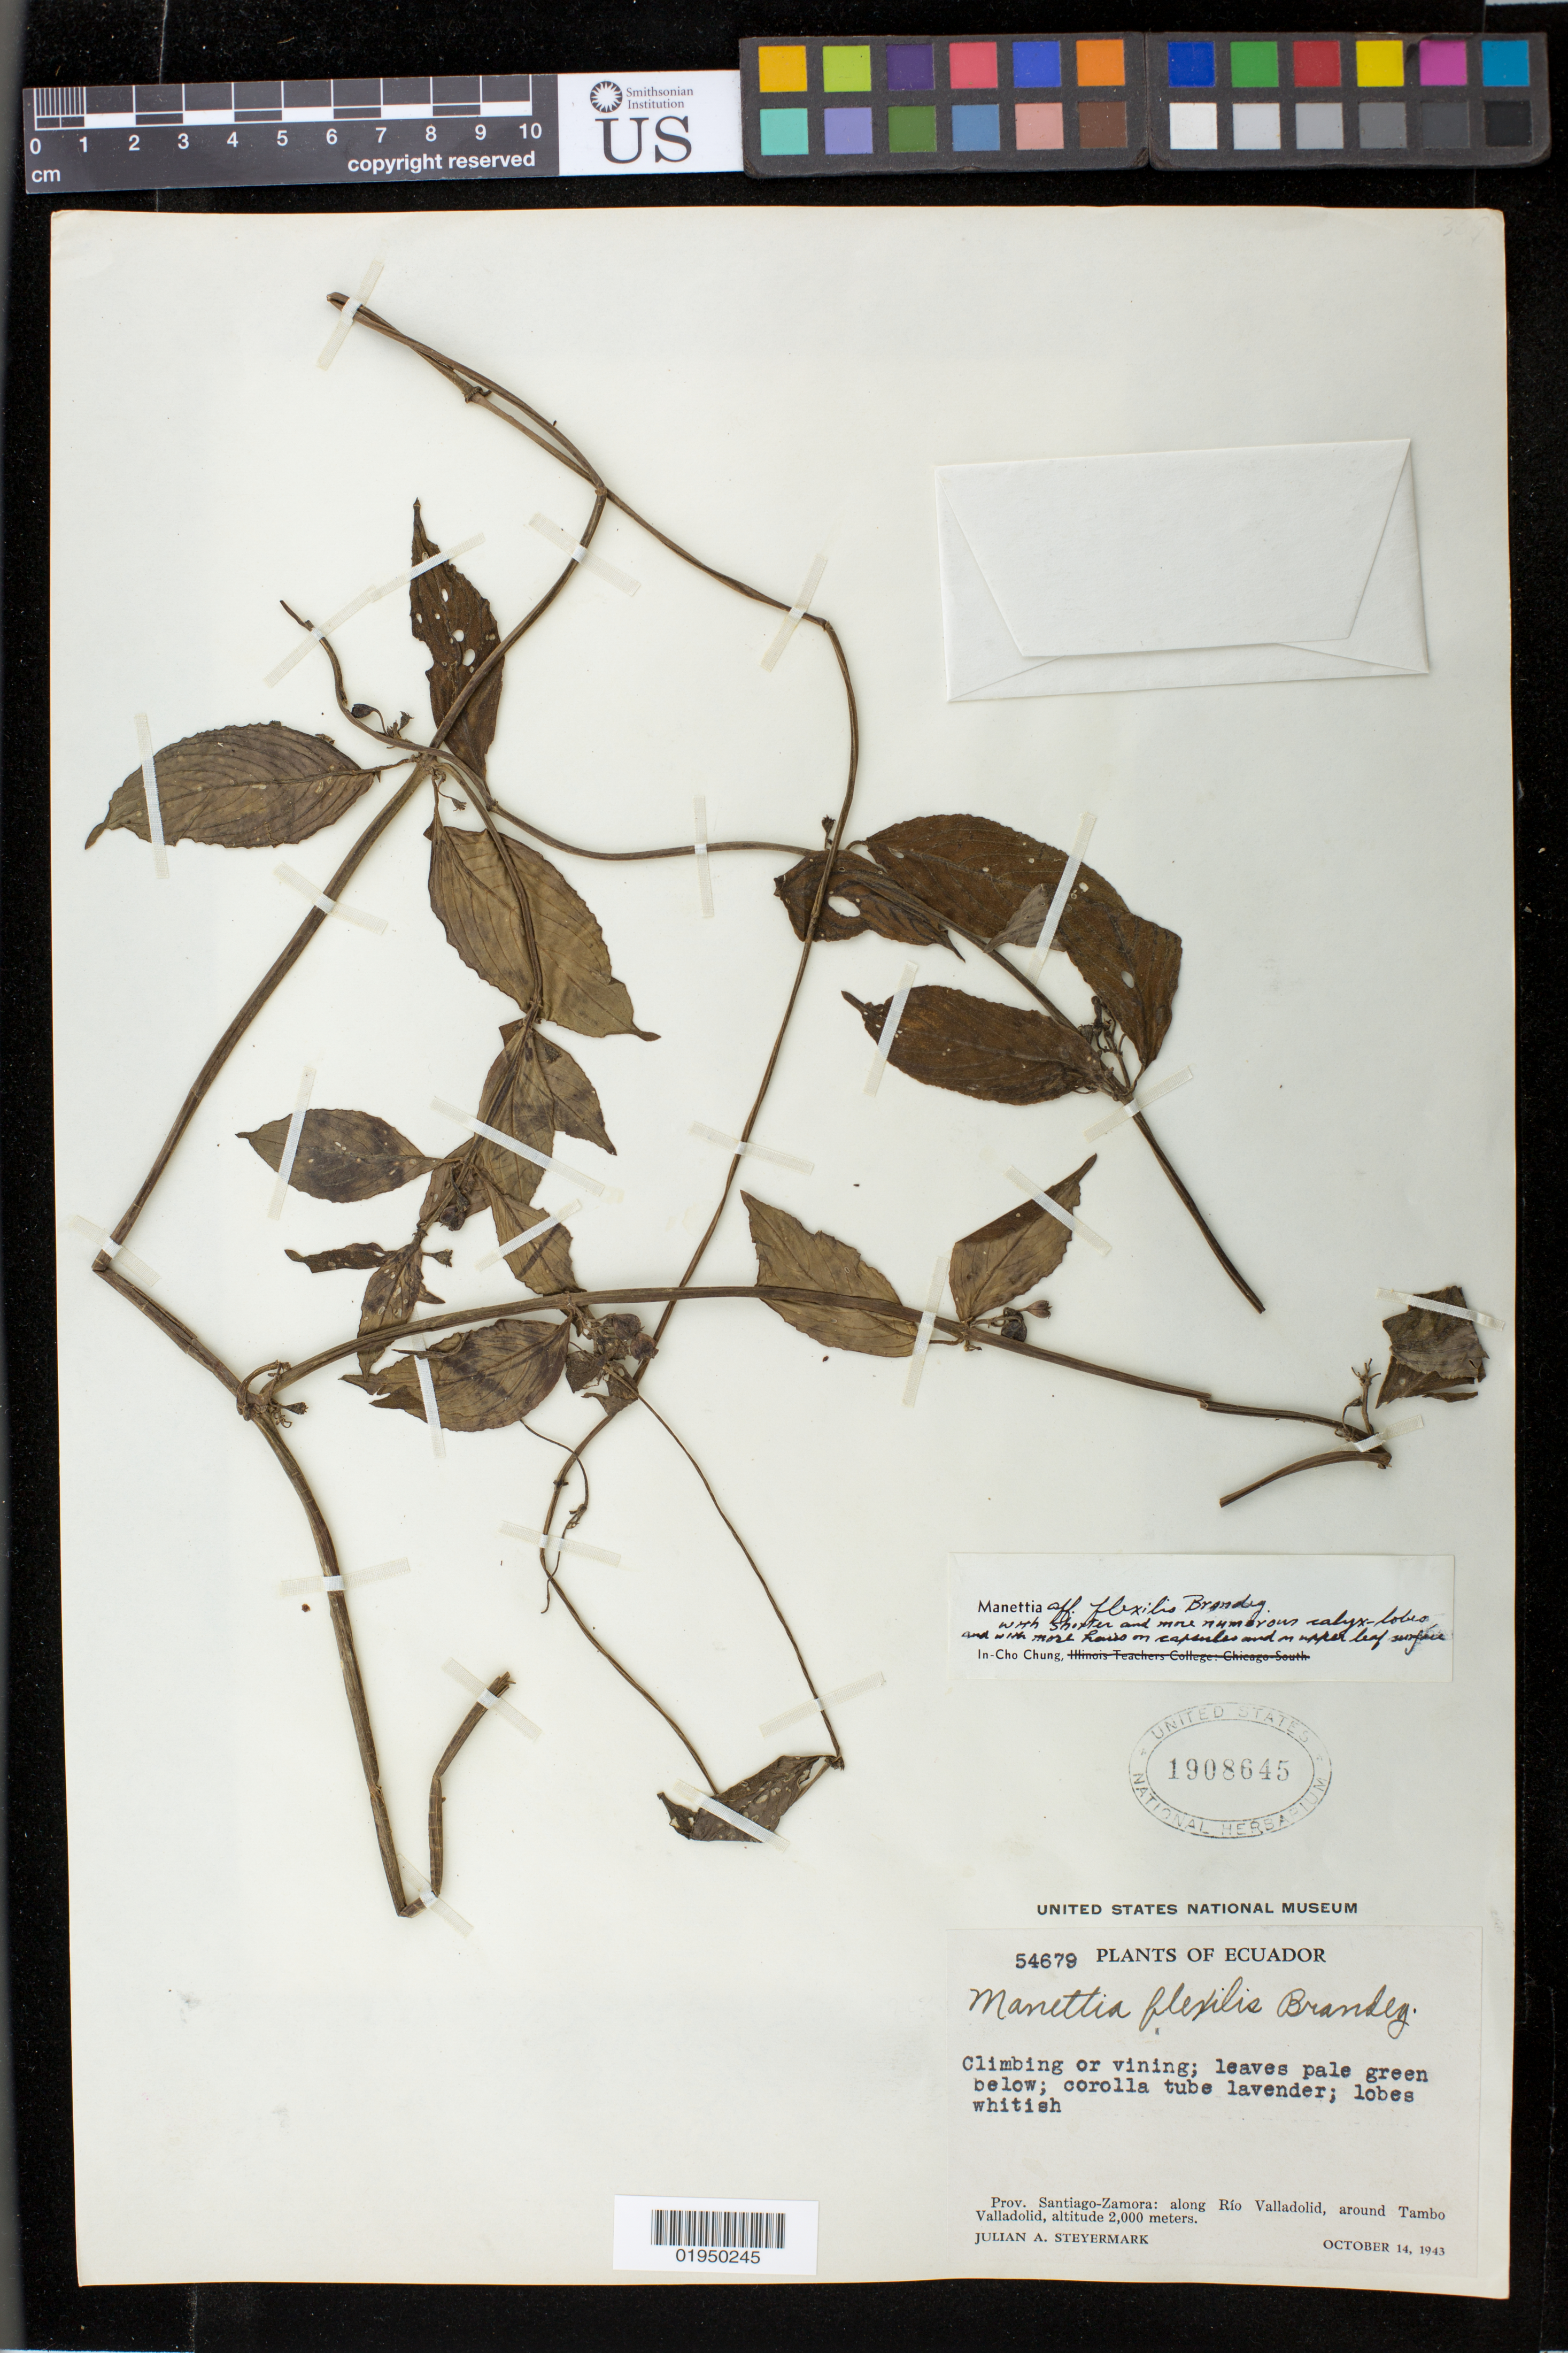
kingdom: Plantae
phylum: Tracheophyta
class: Magnoliopsida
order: Gentianales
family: Rubiaceae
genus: Manettia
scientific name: Manettia flexilis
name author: Brandegee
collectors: W. C. Steere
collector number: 54679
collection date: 1943-10-14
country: Ecuador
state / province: Morona-Santiago / Zamora-Chinchipe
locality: Along Rio Valladolid, around Tambo Valladolid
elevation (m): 2000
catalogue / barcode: US 1908645